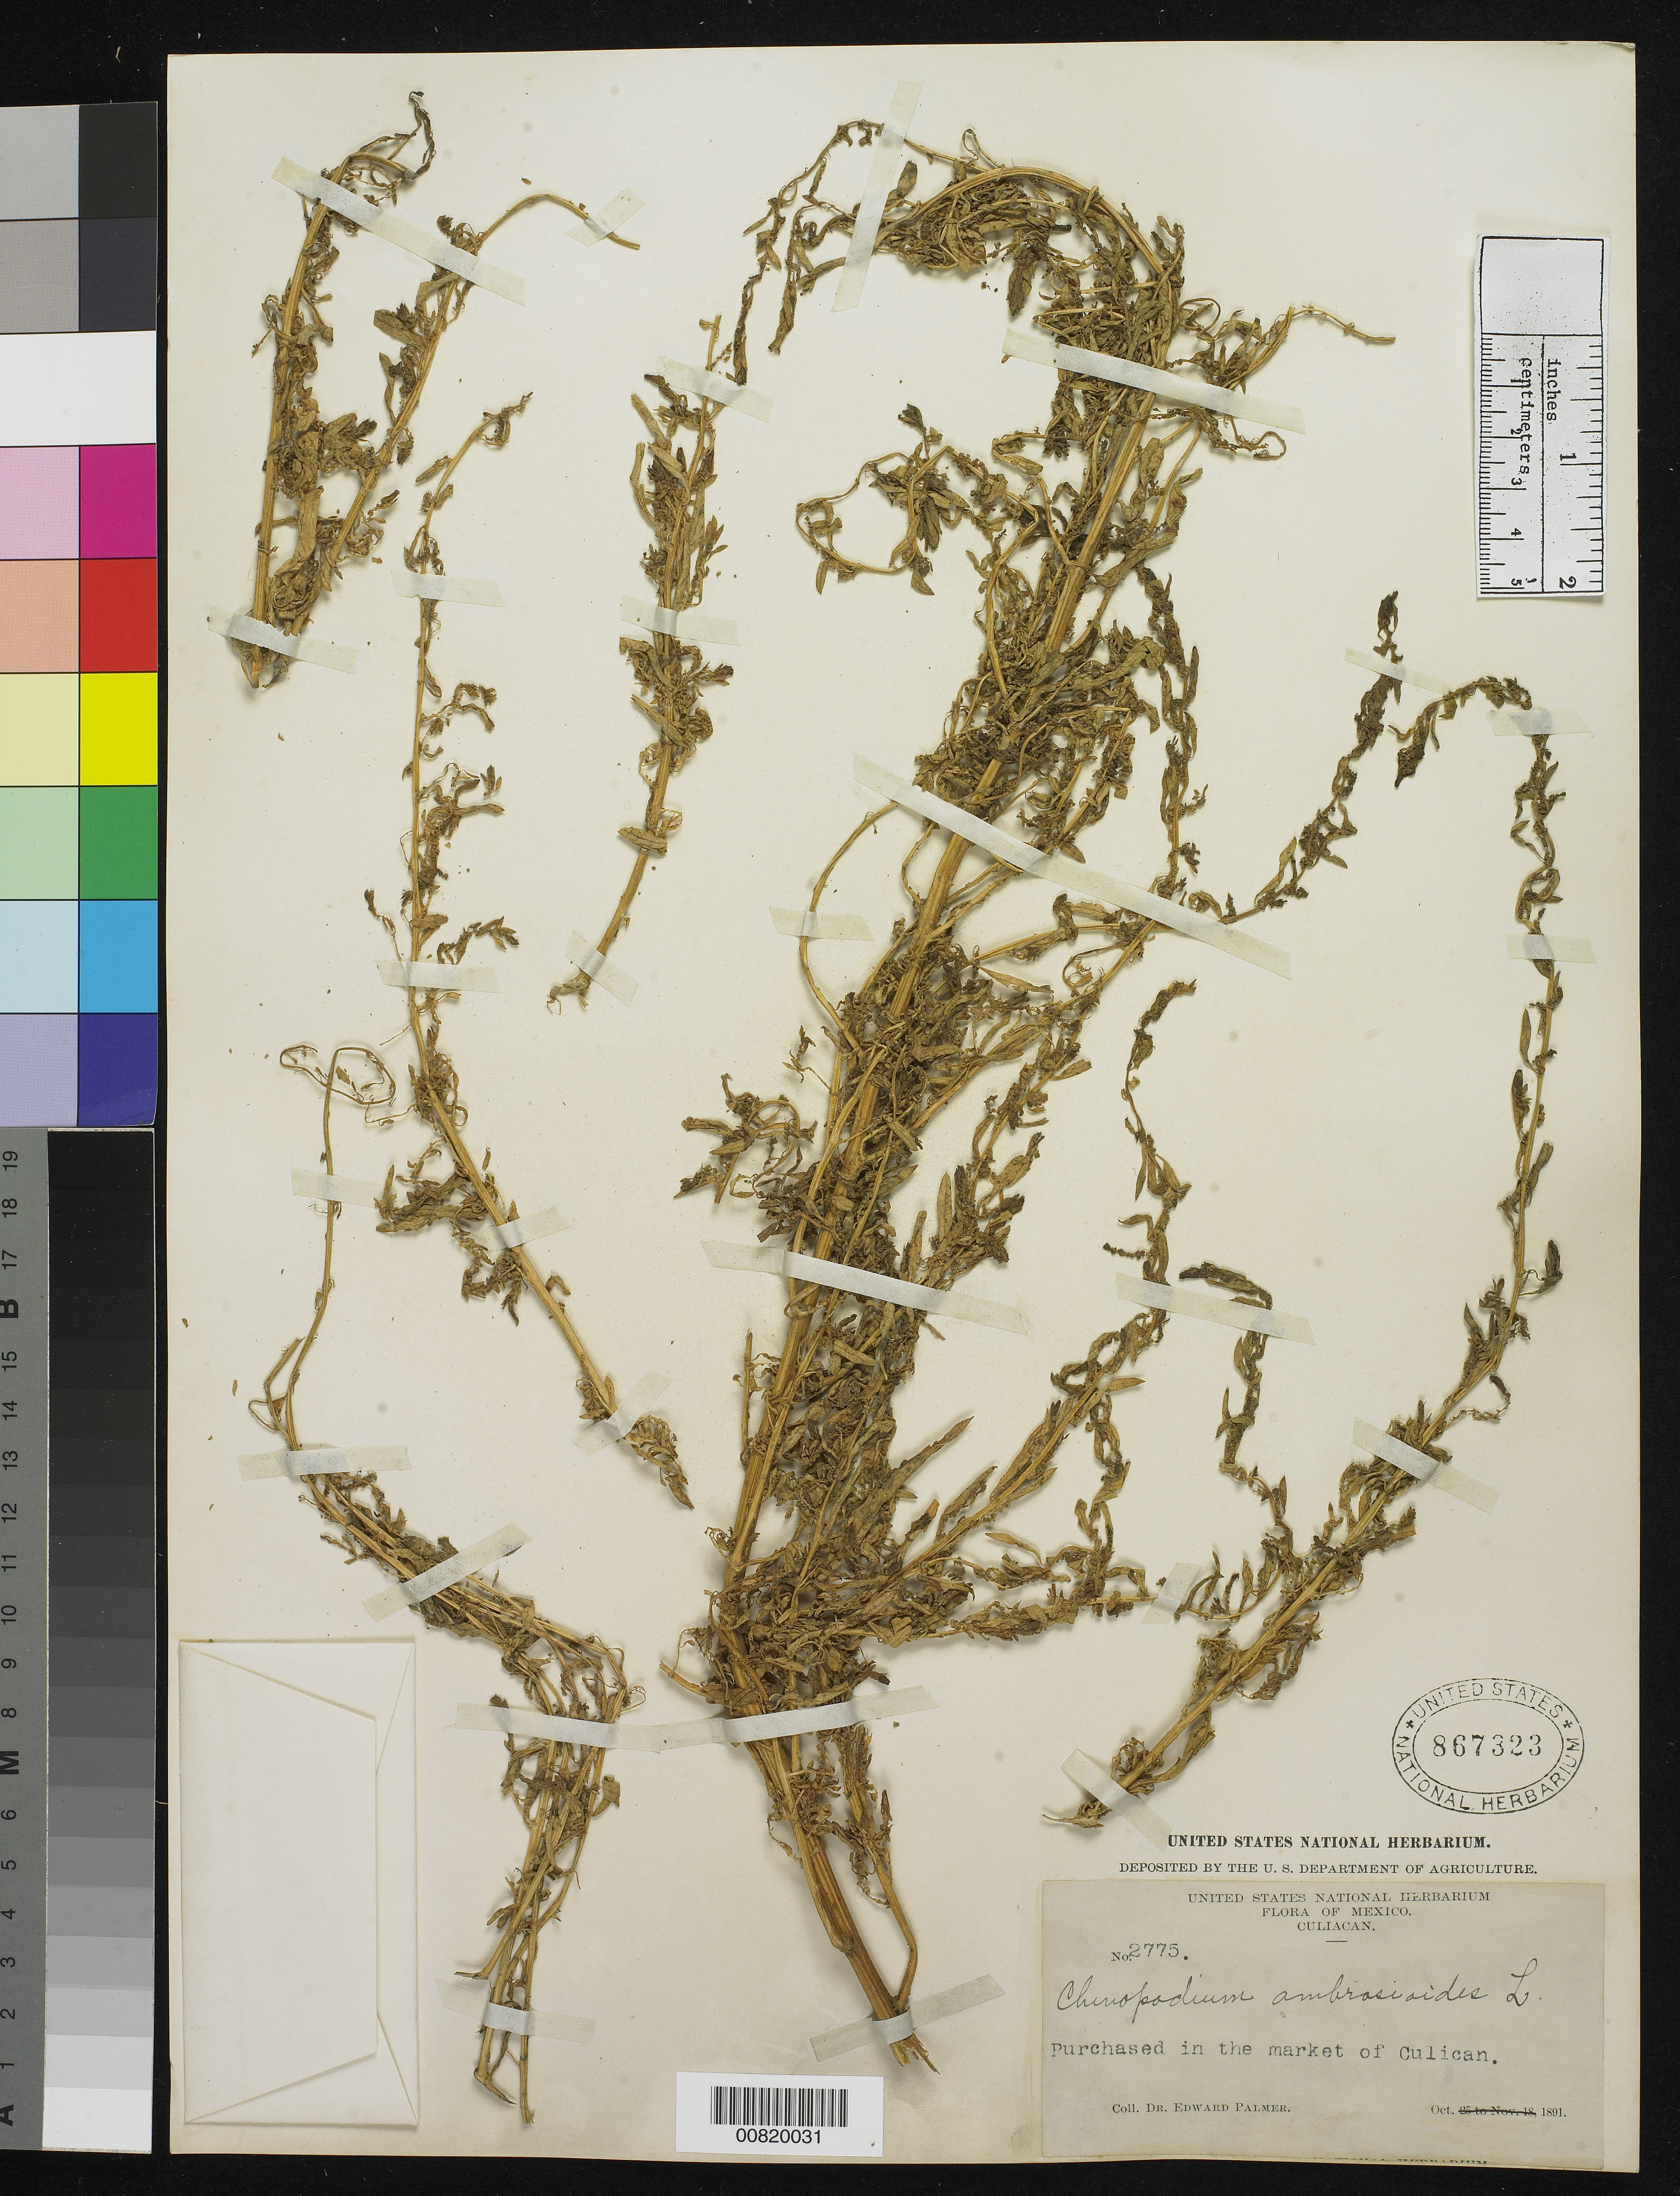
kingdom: Plantae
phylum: Tracheophyta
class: Magnoliopsida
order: Caryophyllales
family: Amaranthaceae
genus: Chenopodium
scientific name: Chenopodium ambrosioides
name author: L.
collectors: E. Palmer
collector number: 2775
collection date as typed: Oct 1891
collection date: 1891-10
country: Mexico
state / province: Sinaloa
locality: Culiacan, Sinaloa.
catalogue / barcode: US 867323